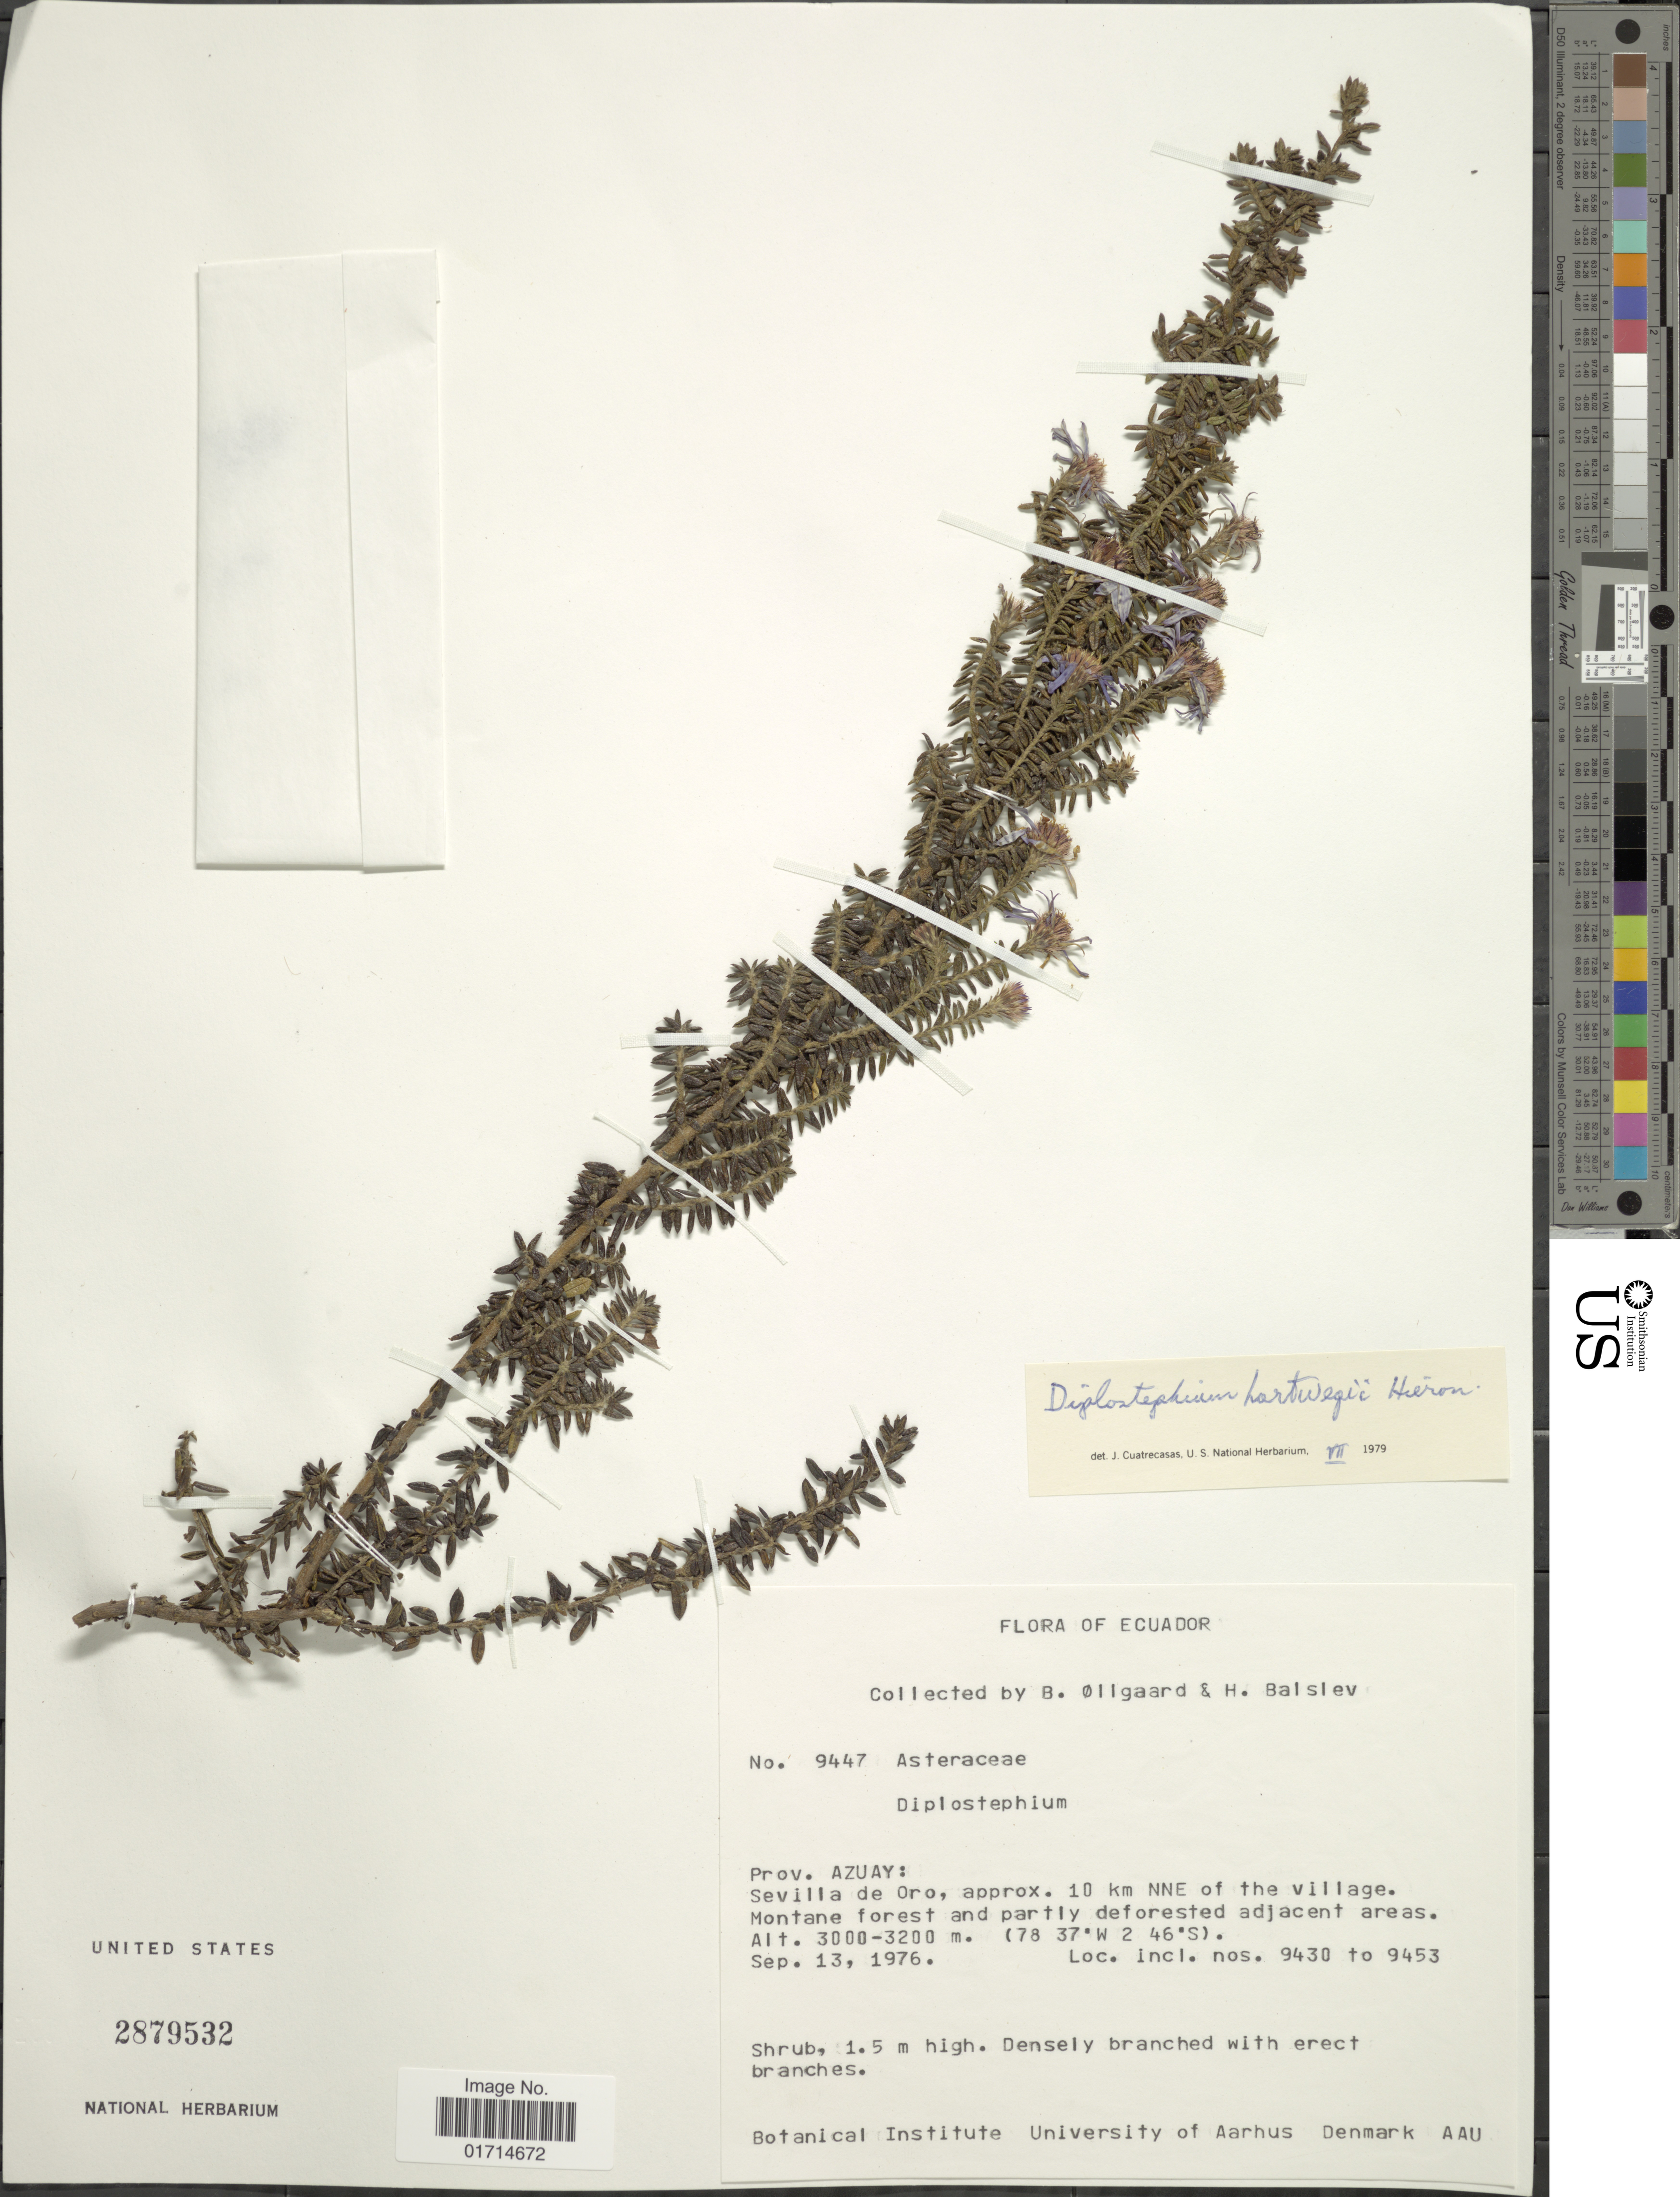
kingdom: Plantae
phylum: Tracheophyta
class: Magnoliopsida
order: Asterales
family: Asteraceae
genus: Diplostephium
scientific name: Diplostephium hartwegii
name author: Hieron.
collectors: B. Øllgaard & H. Balslev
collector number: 9447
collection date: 1976-09-13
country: Ecuador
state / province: Azuay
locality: Sevilla de Oro, approx. 10 km NNE of the village, Montane forest and partly deforested adjacent areas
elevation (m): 3000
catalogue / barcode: US 2879532